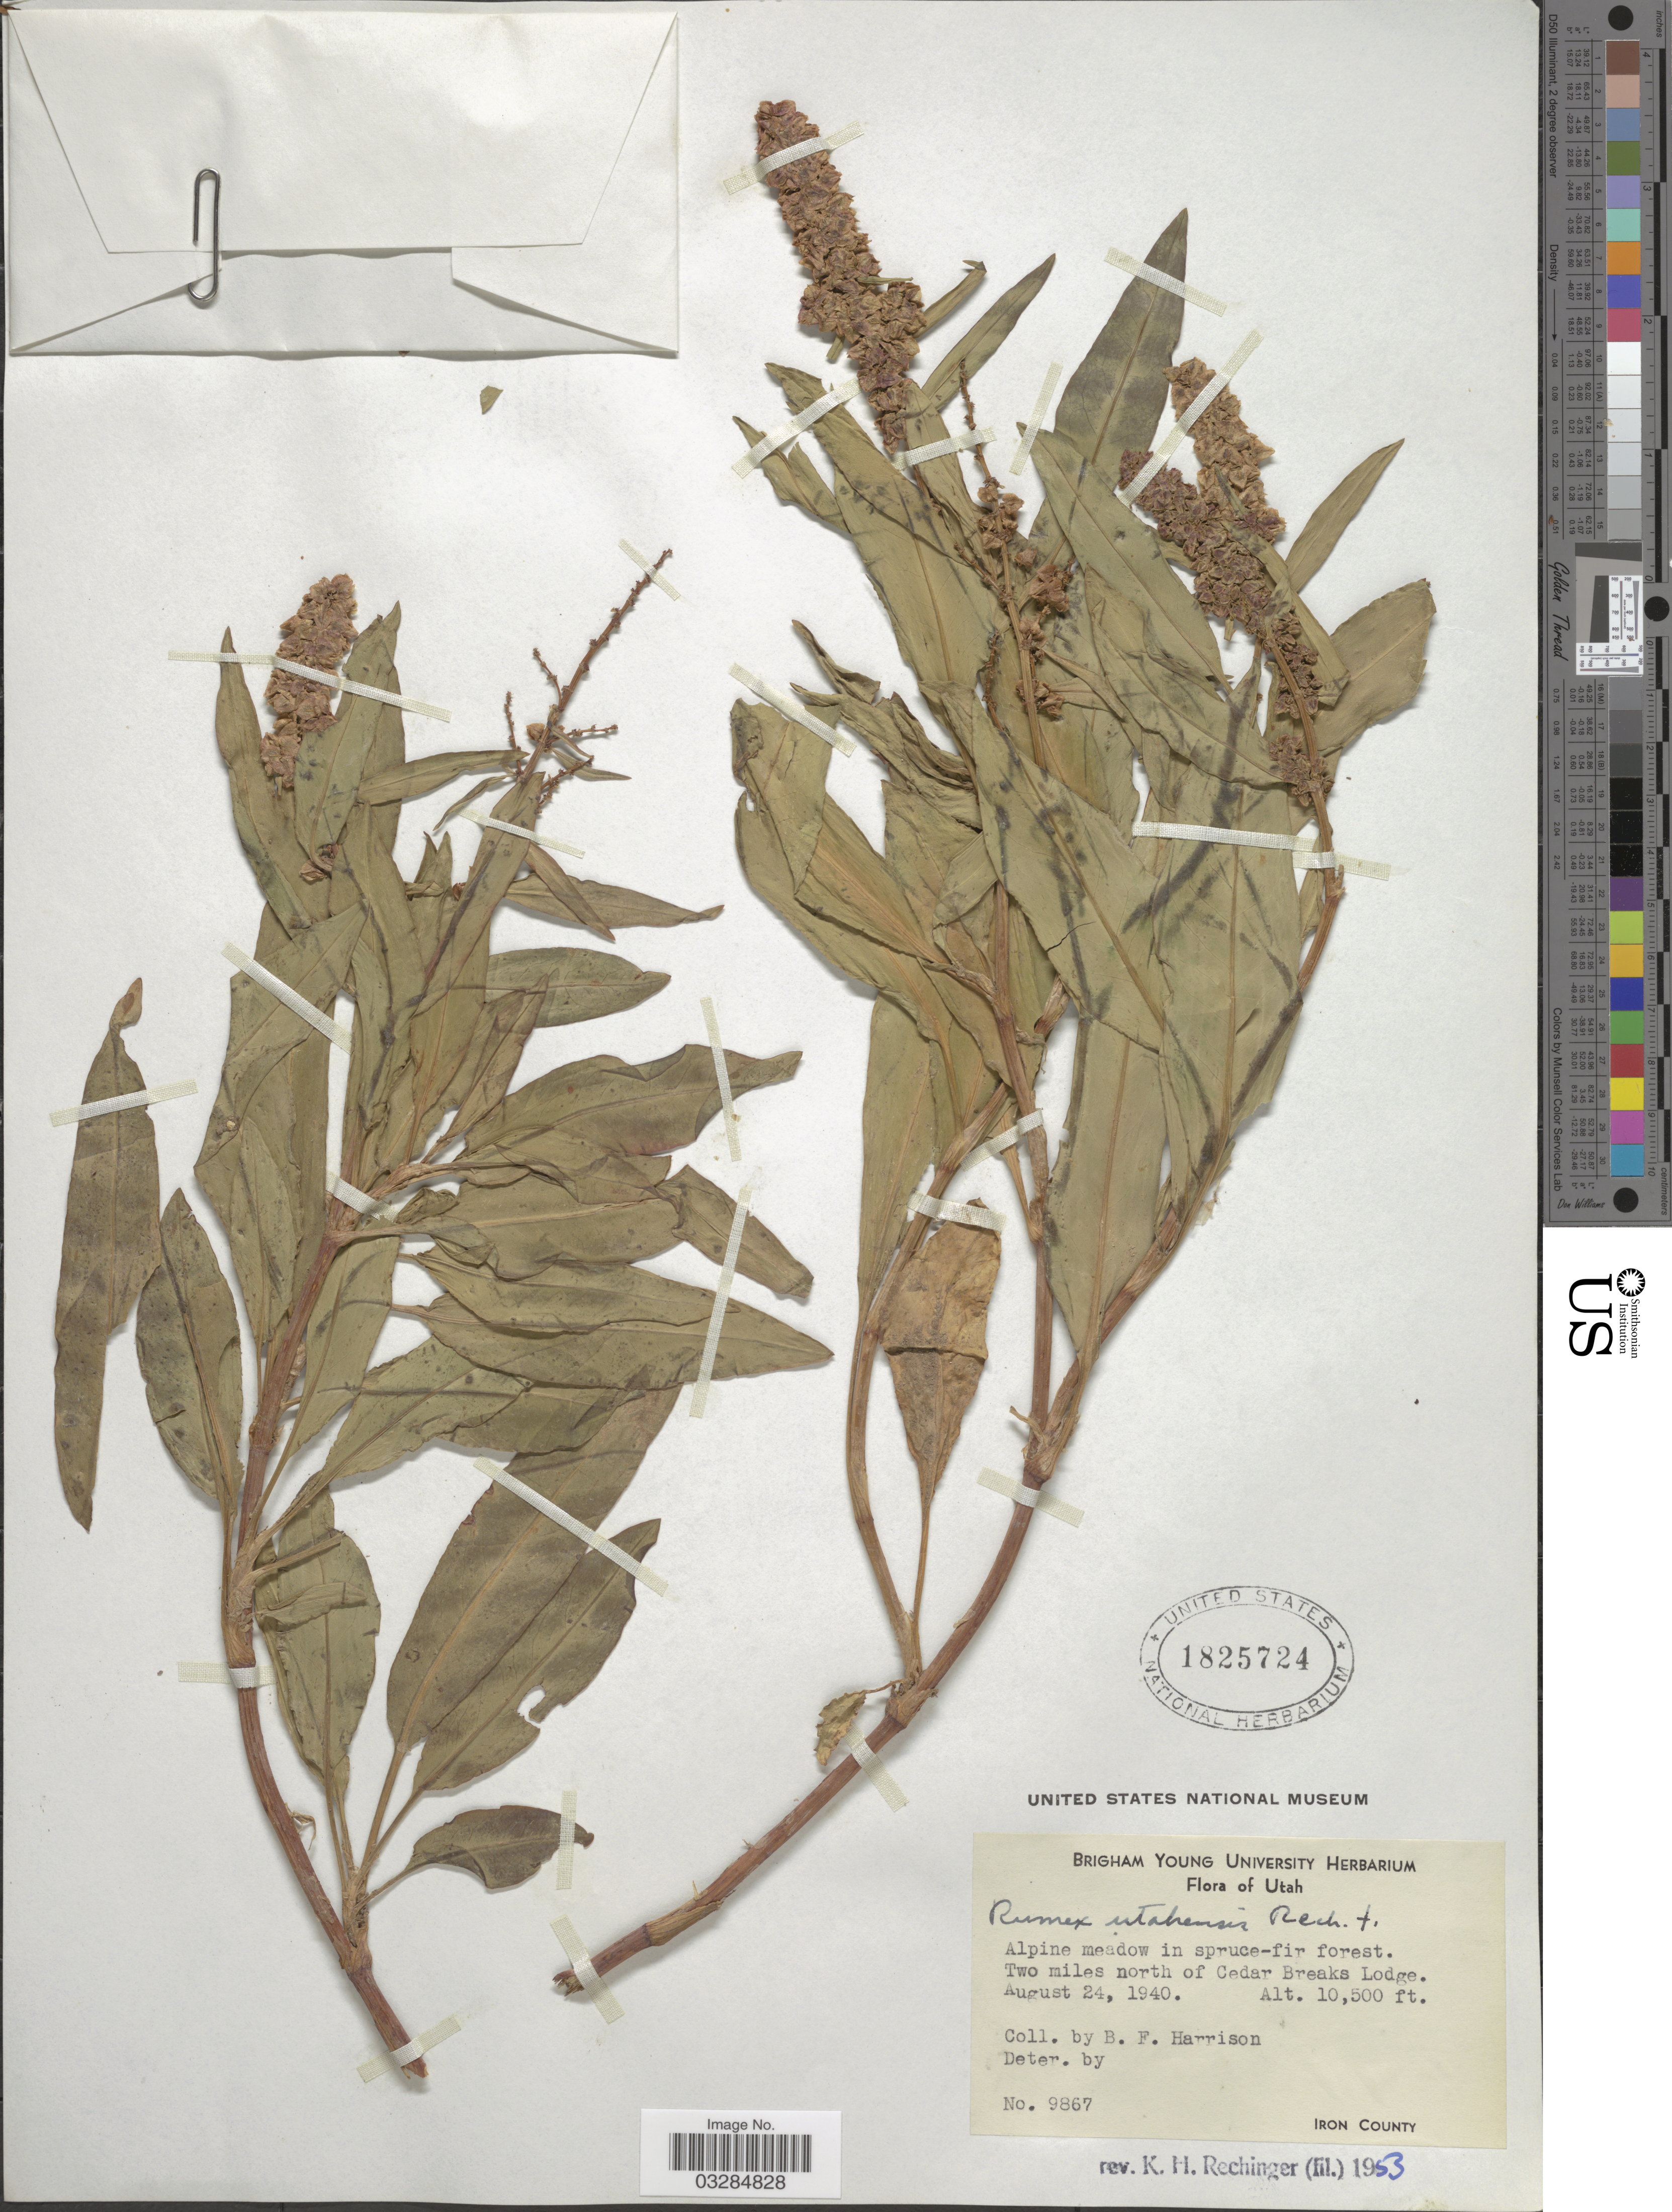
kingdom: Plantae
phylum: Tracheophyta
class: Magnoliopsida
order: Caryophyllales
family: Polygonaceae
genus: Rumex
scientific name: Rumex utahensis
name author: Rech. f.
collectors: B. F. Harrison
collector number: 9867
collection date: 1940-08-24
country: United States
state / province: Utah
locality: Two miles north of Cedar Breaks Lodge. Iron County.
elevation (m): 3200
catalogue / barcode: US 1825724